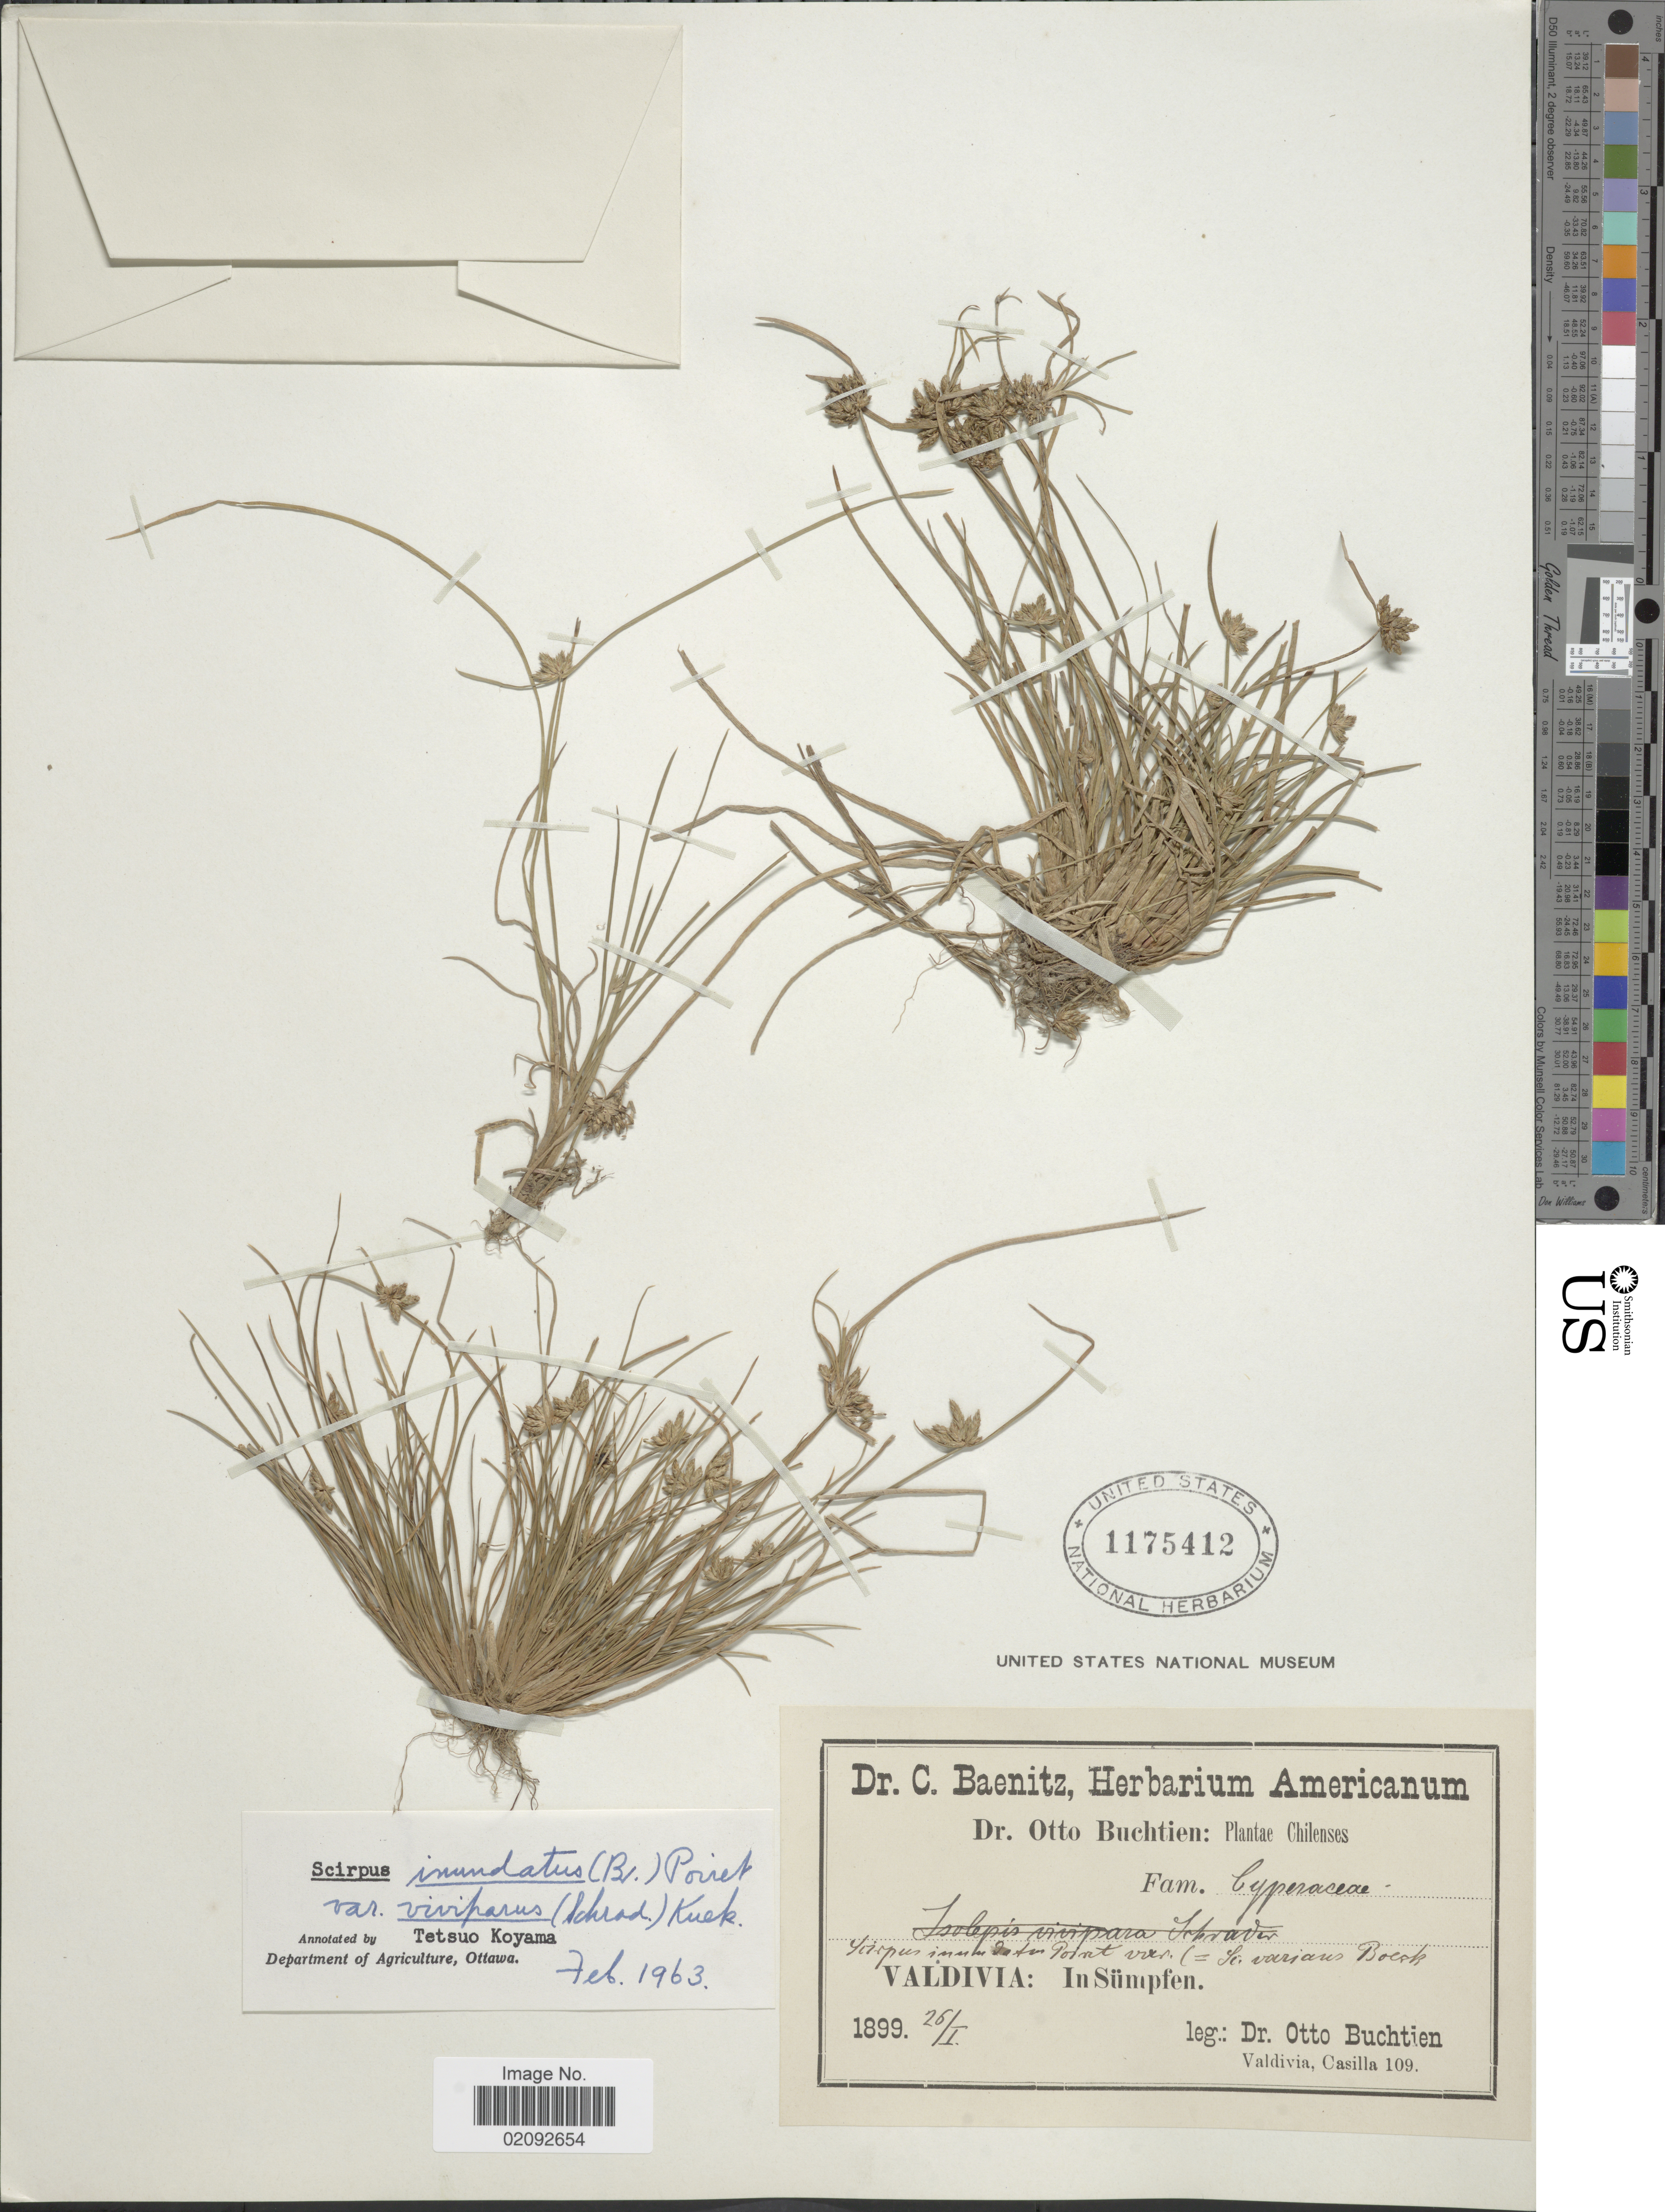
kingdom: Plantae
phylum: Tracheophyta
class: Liliopsida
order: Poales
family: Cyperaceae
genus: Isolepis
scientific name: Isolepis varians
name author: Steud.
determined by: Strong, Mark T., (BOT), Smithsonian Institution - National Museum of Natural History (UNITED STATES)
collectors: O. Buchtien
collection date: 1899-01-26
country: Chile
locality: Chilenses, Valdivia: inSumpfen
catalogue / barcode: US 1175412